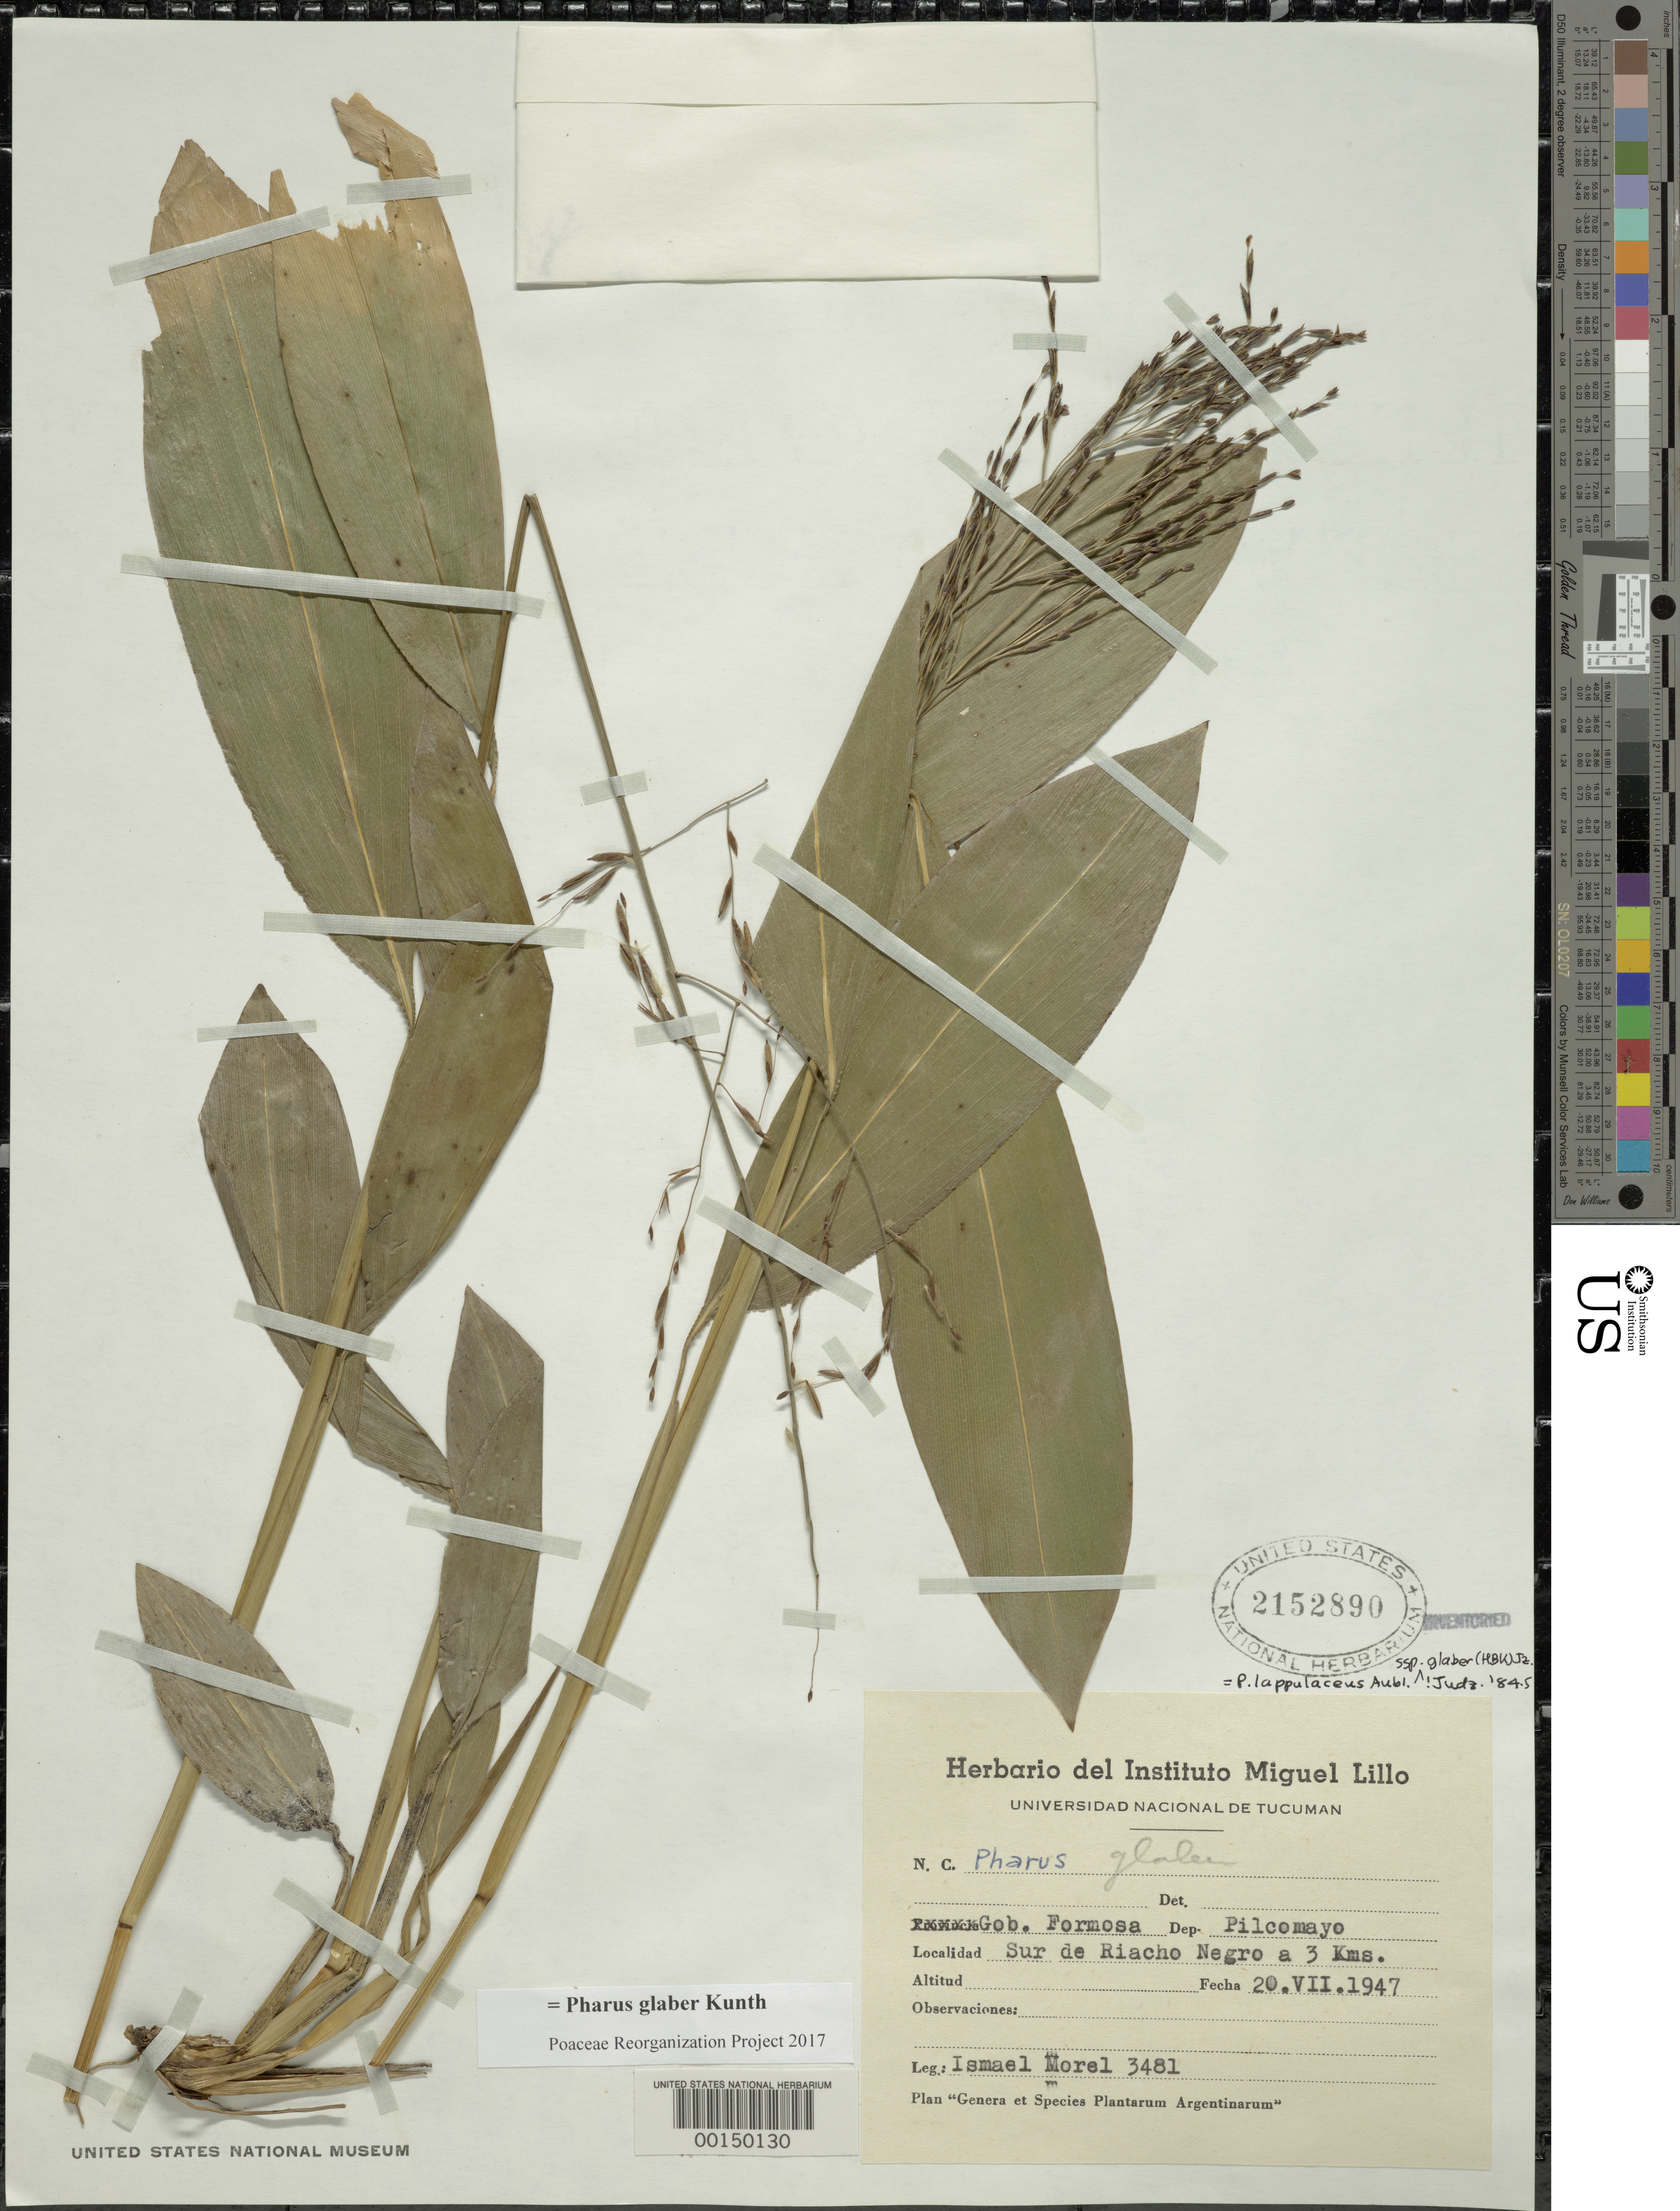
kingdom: Plantae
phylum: Tracheophyta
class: Liliopsida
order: Poales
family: Poaceae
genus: Pharus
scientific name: Pharus glaber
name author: Kunth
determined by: Poaceae Reorganization Project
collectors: I. Morel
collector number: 3481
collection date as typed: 20 Jul 1947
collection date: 1947-07-20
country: Argentina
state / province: Formosa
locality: Pilcomayo, sur de Riacho Negro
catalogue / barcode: US 2152890